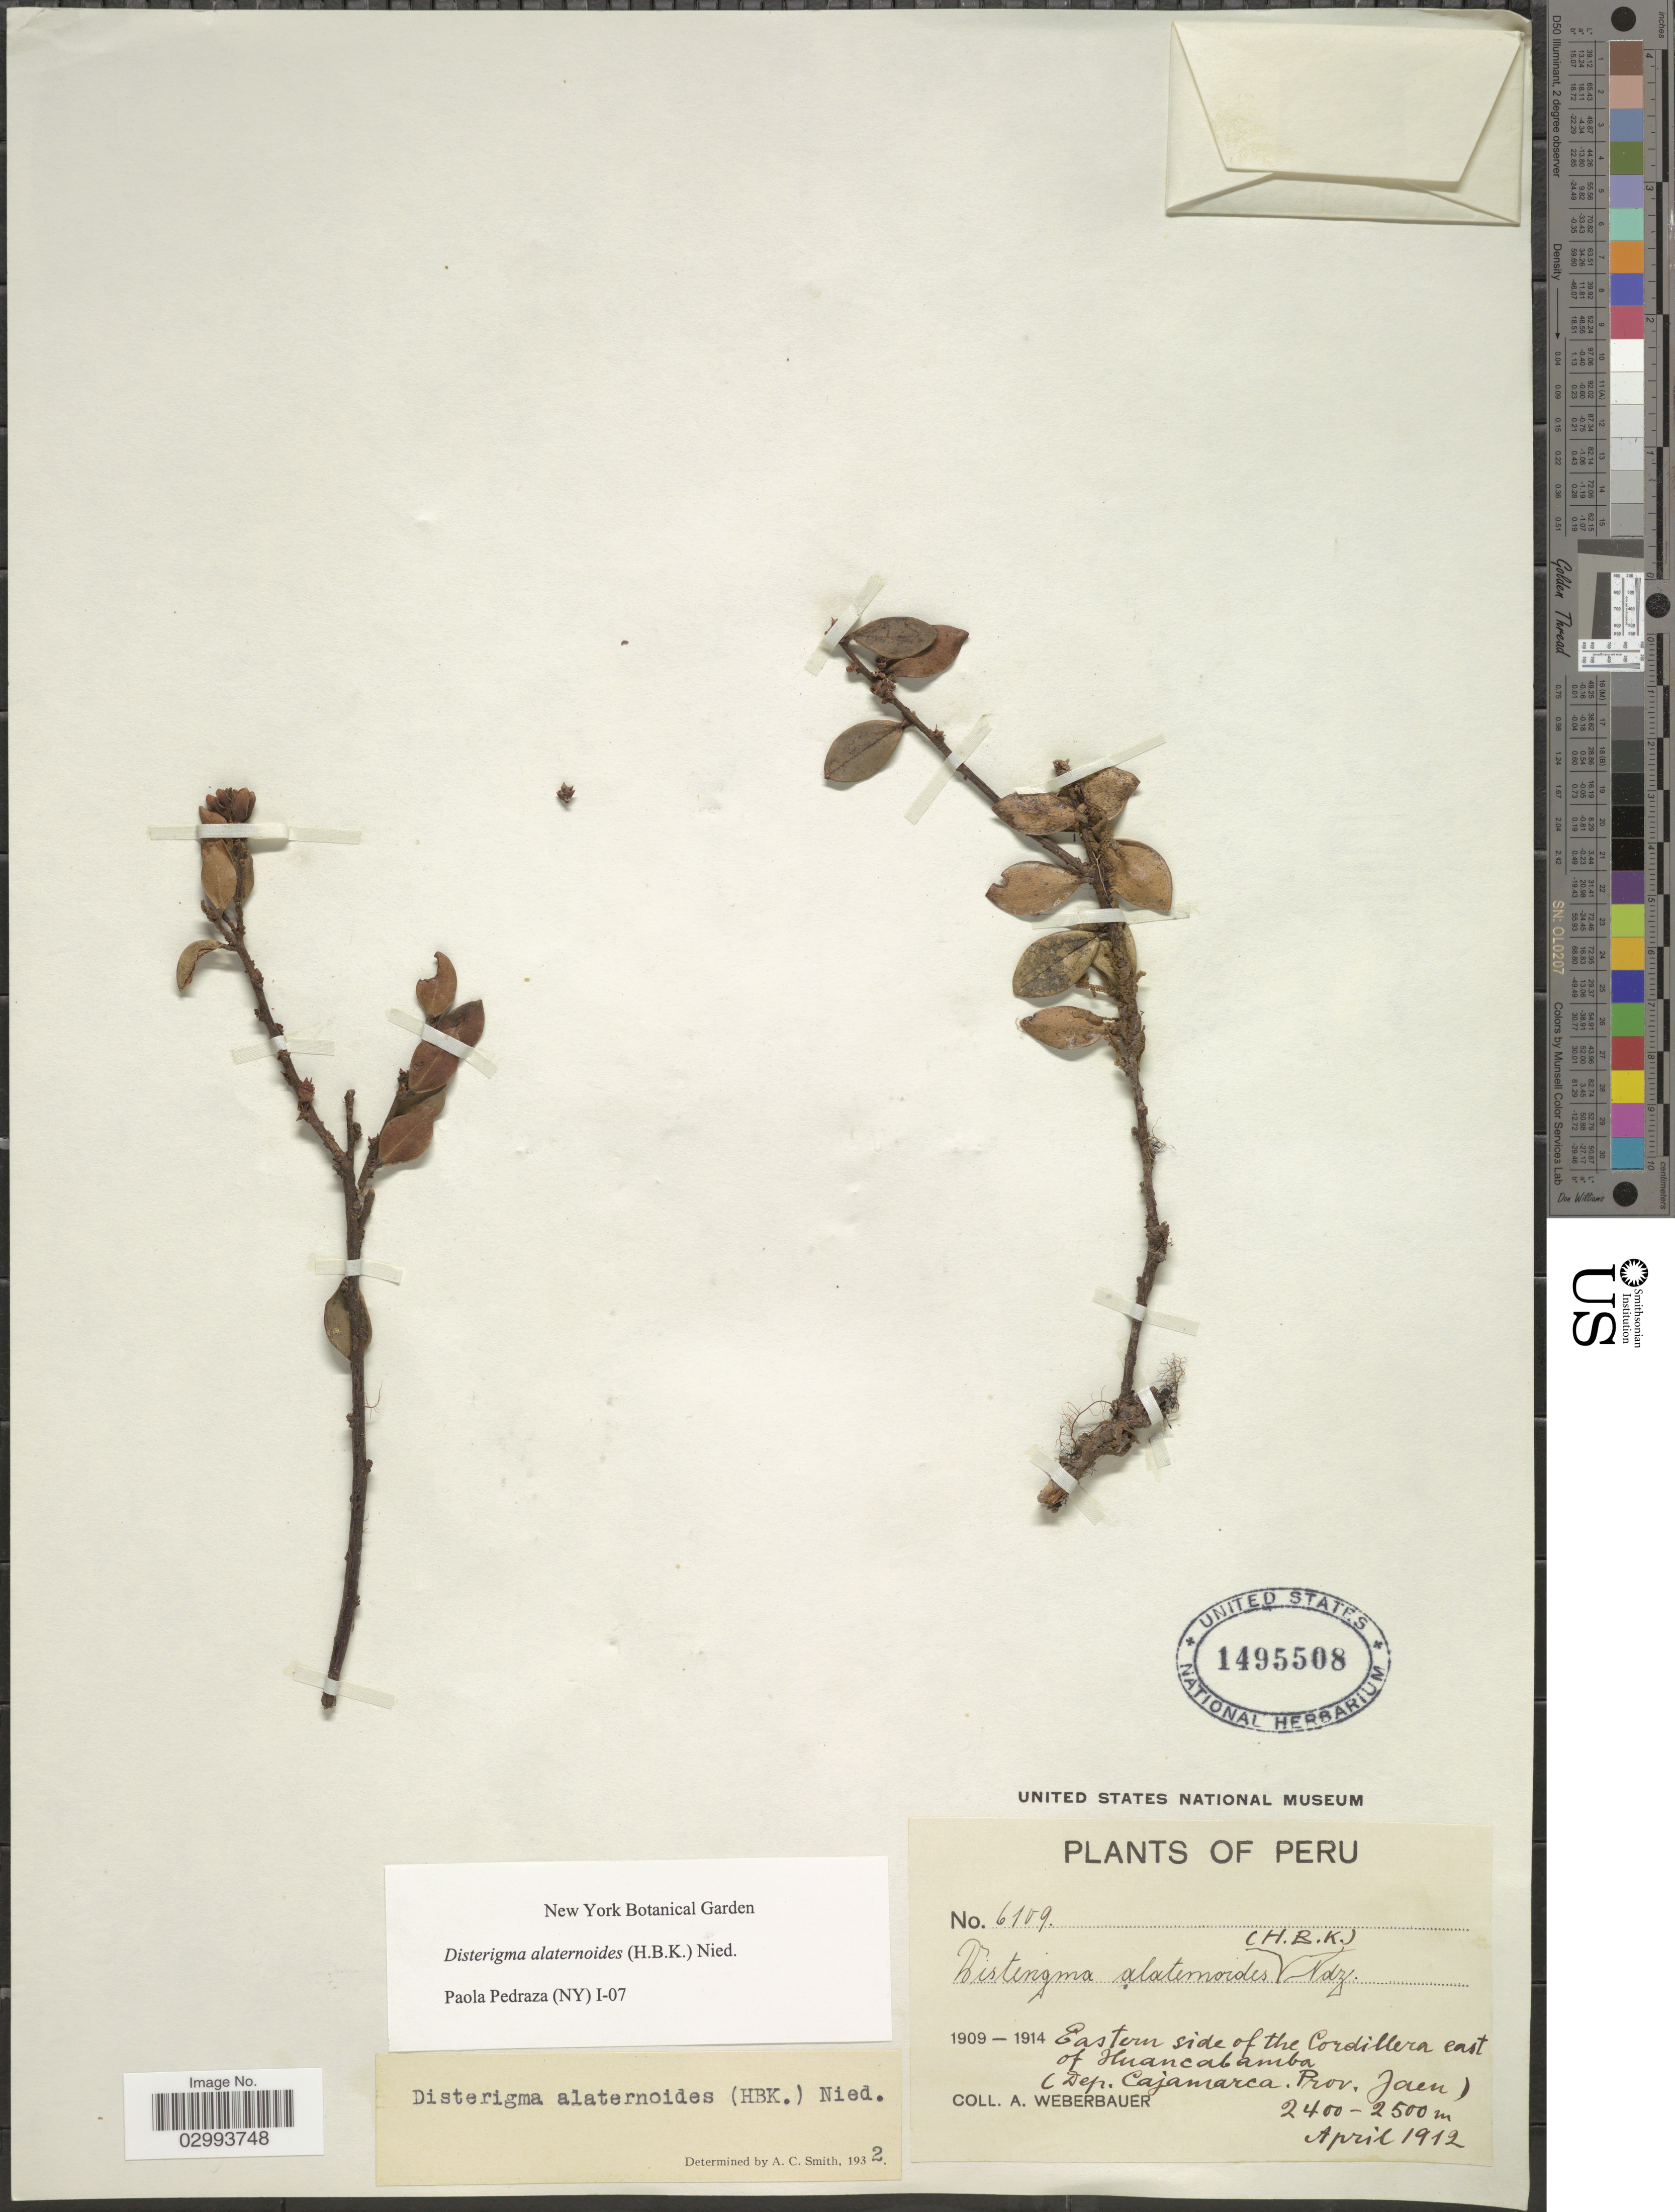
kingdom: Plantae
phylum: Tracheophyta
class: Magnoliopsida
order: Ericales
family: Ericaceae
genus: Disterigma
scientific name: Disterigma alaternoides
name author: (Kunth) Nied.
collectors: A. Weberbauer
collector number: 6109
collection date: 1912-04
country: Peru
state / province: Cajamarca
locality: Eastern side of the Cordillera east of Huancabamba (Dep. Cajamarca, Prov. Jaen).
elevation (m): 2400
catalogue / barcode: US 1495508